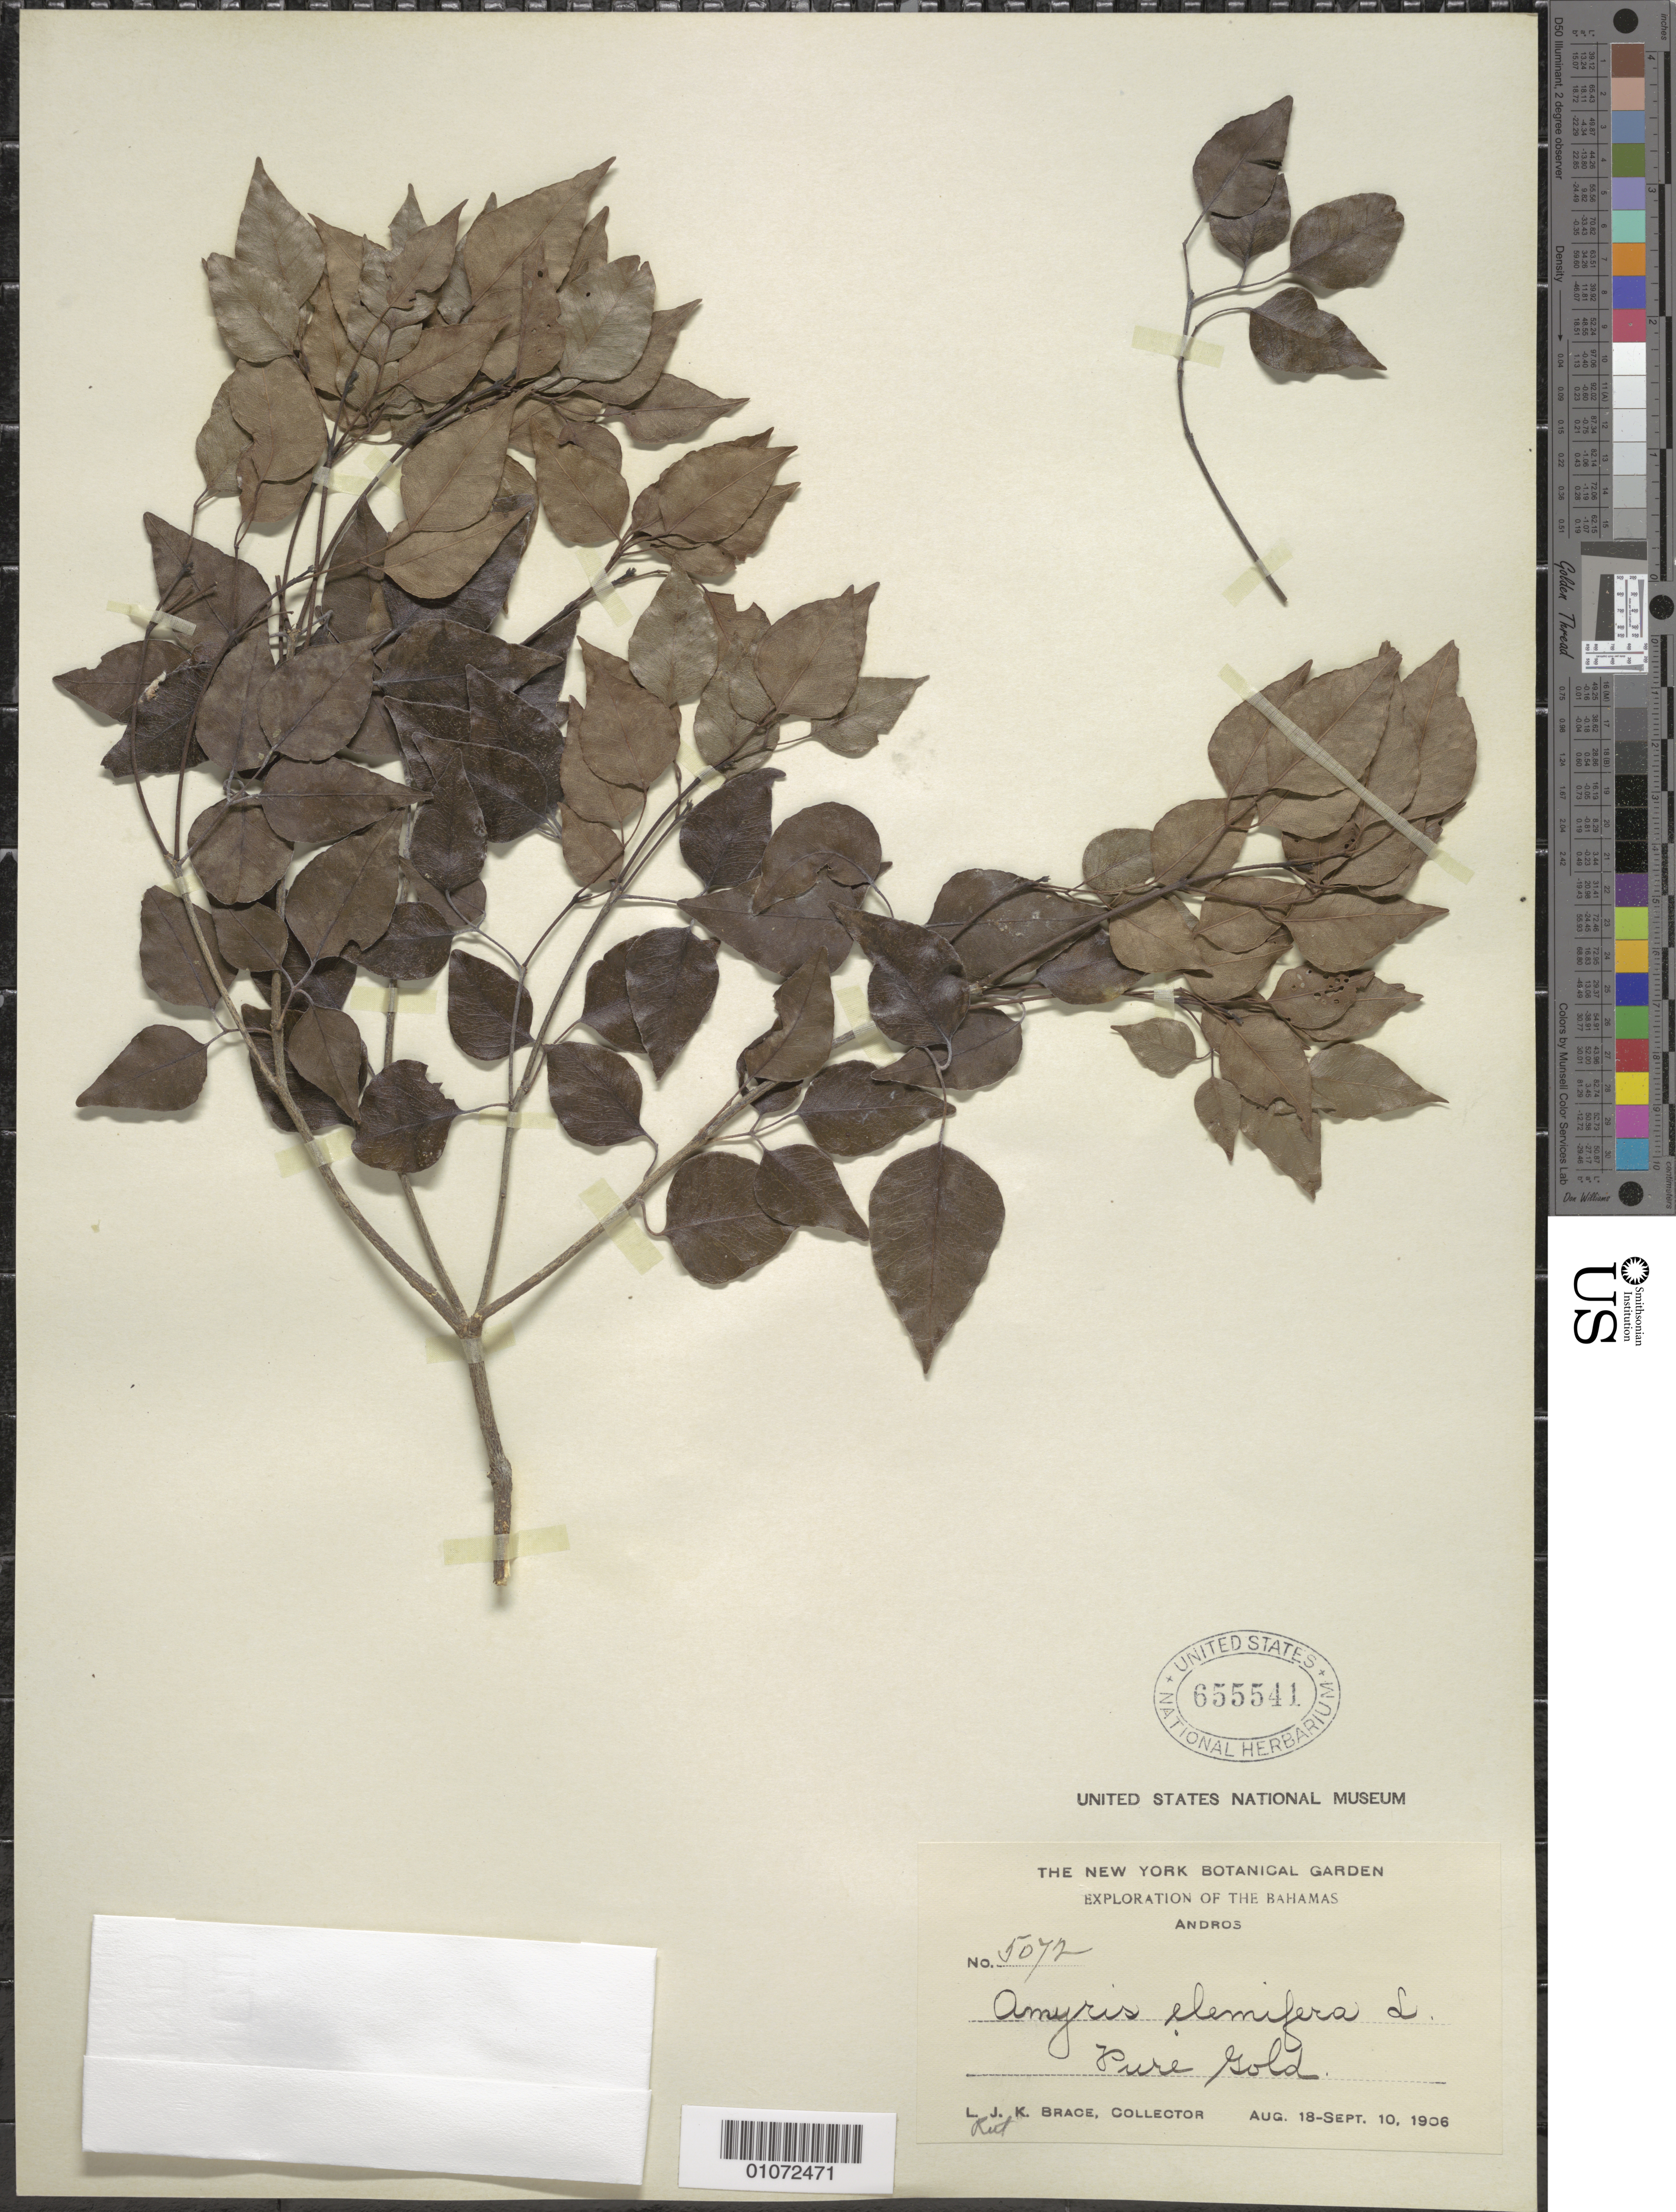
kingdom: Plantae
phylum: Tracheophyta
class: Magnoliopsida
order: Sapindales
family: Rutaceae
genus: Amyris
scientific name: Amyris elemifera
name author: L.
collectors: L. J. K. Brace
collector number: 5072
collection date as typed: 18 Aug 1906 to 10 Sep 1906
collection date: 1906-08-18/1906-09-10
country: Bahamas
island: Andros I.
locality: Pure Gold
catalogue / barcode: US 655541